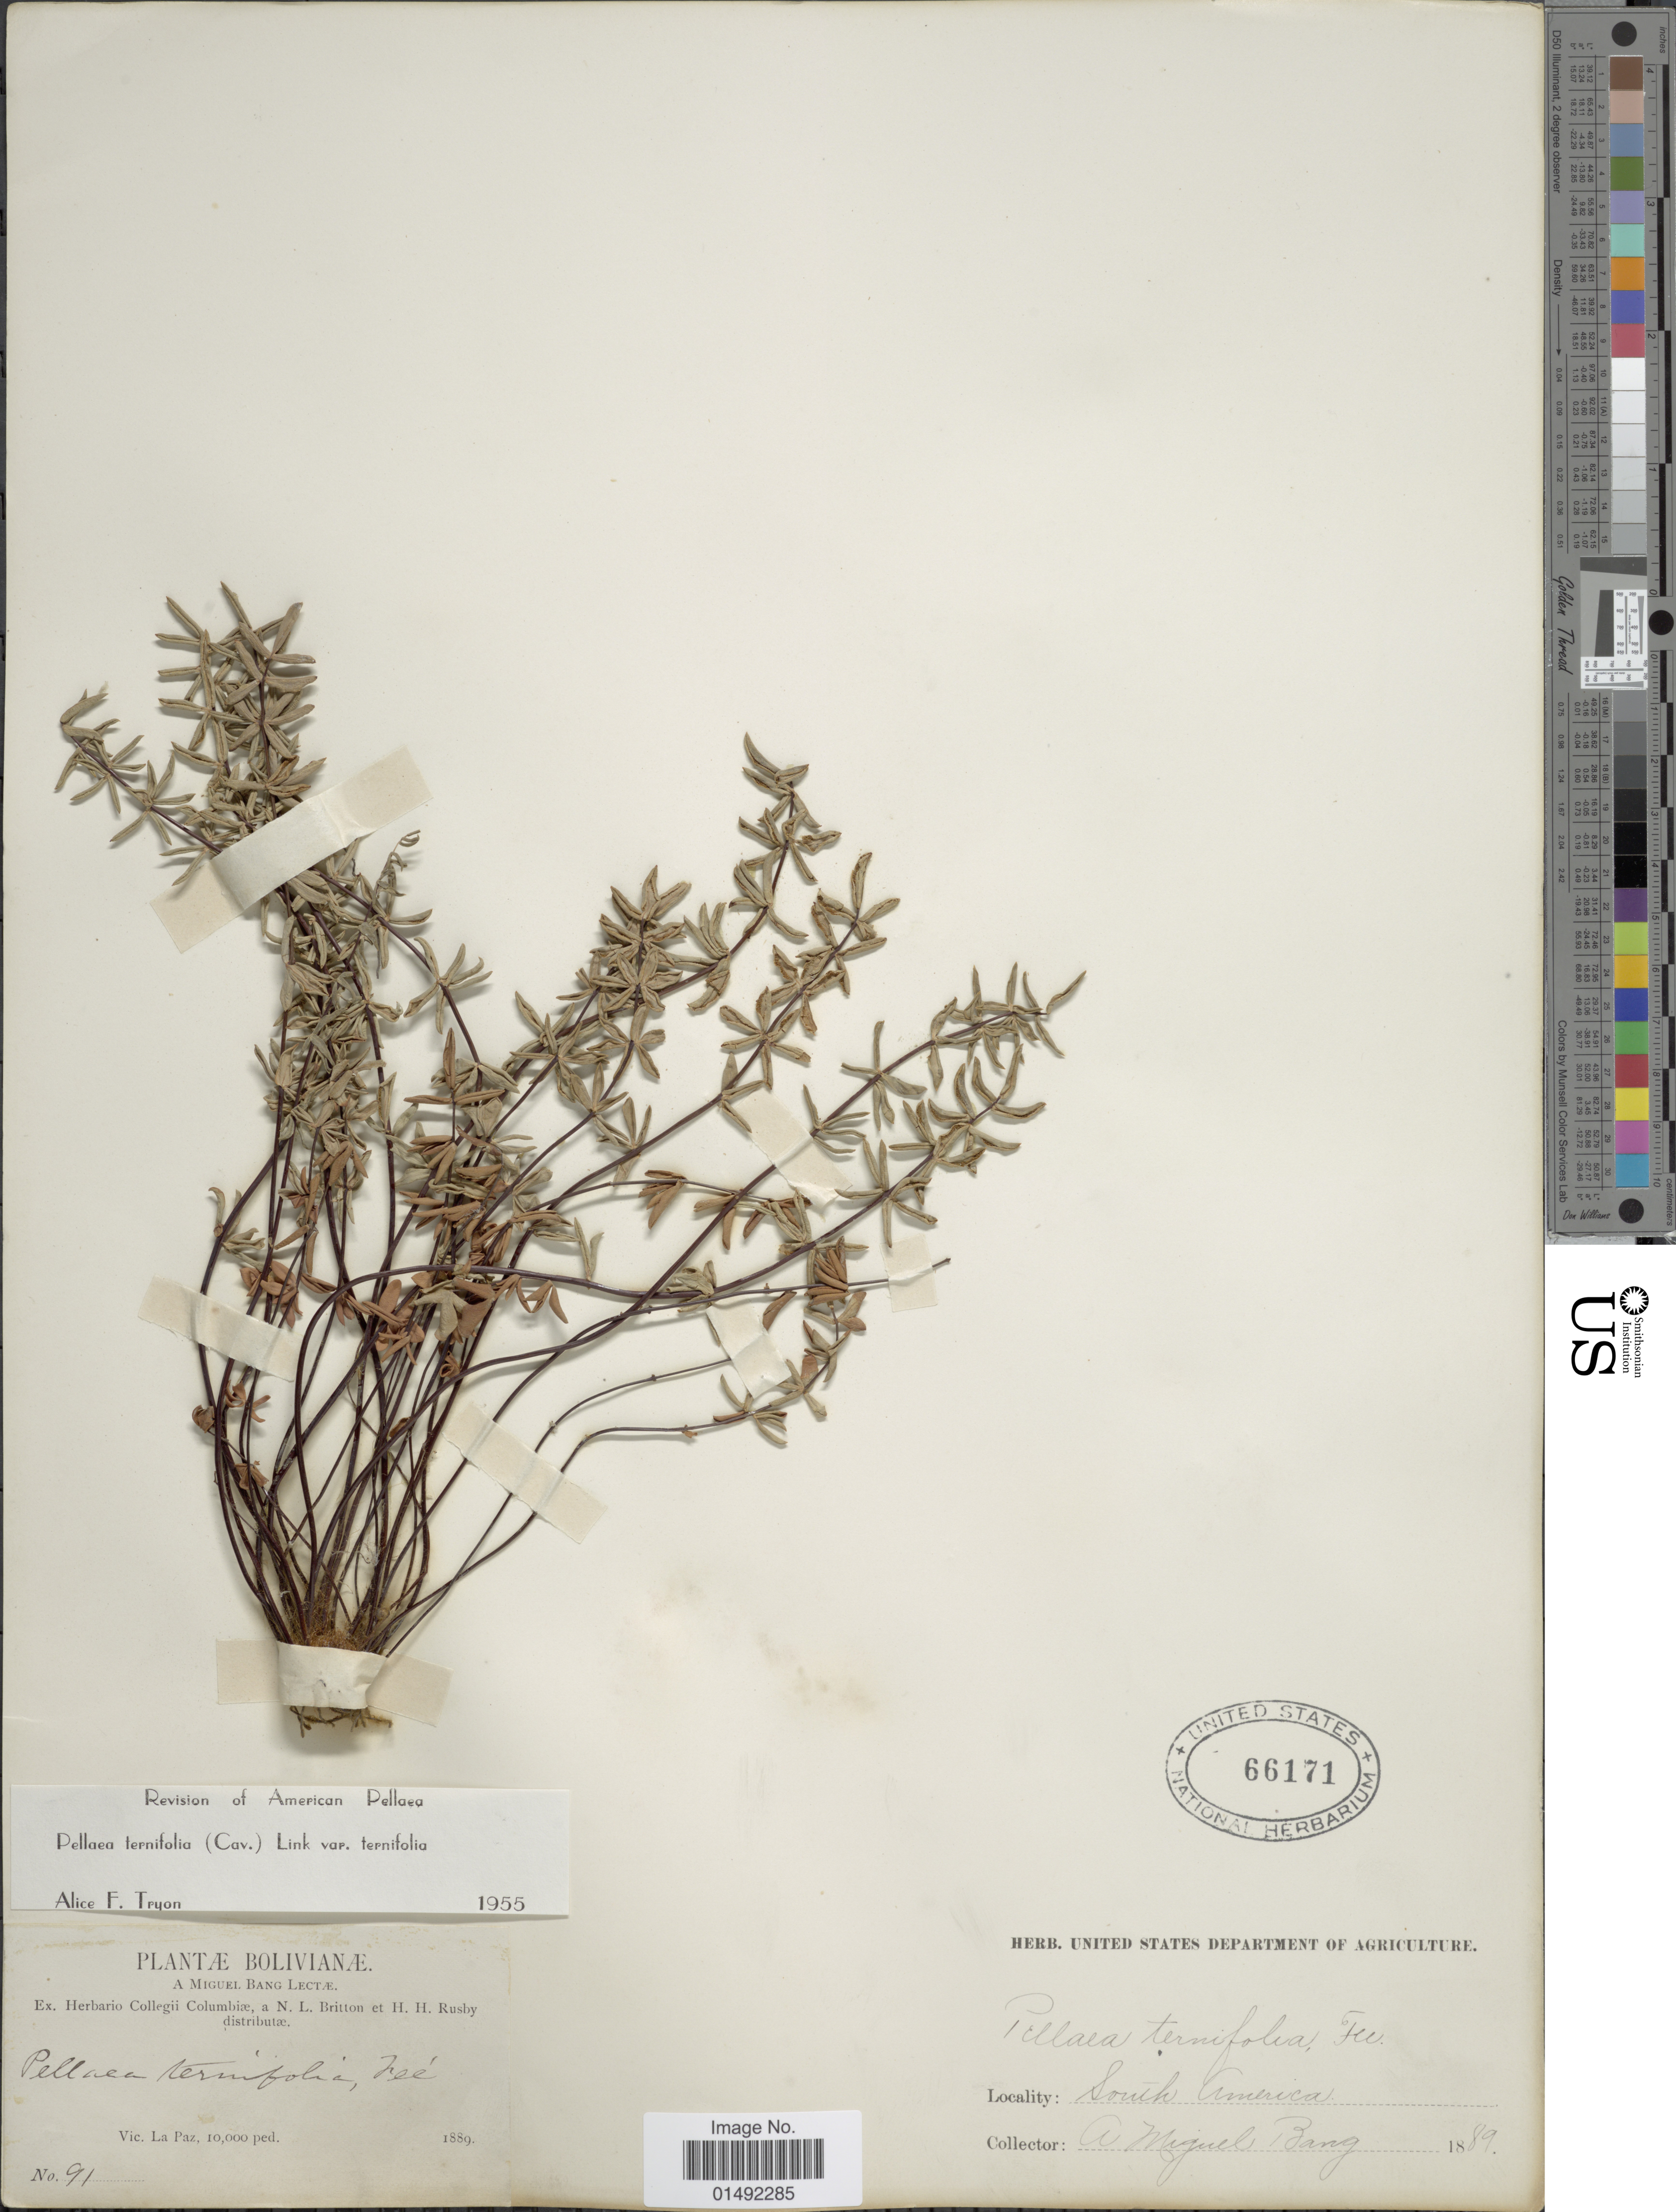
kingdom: Plantae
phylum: Tracheophyta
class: Polypodiopsida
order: Polypodiales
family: Pteridaceae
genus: Pellaea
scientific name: Pellaea ternifolia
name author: (Cav.) Link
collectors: M. Bang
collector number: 91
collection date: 1889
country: Bolivia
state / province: La Paz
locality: Vic La Paz, South America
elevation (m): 3048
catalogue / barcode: US 66171